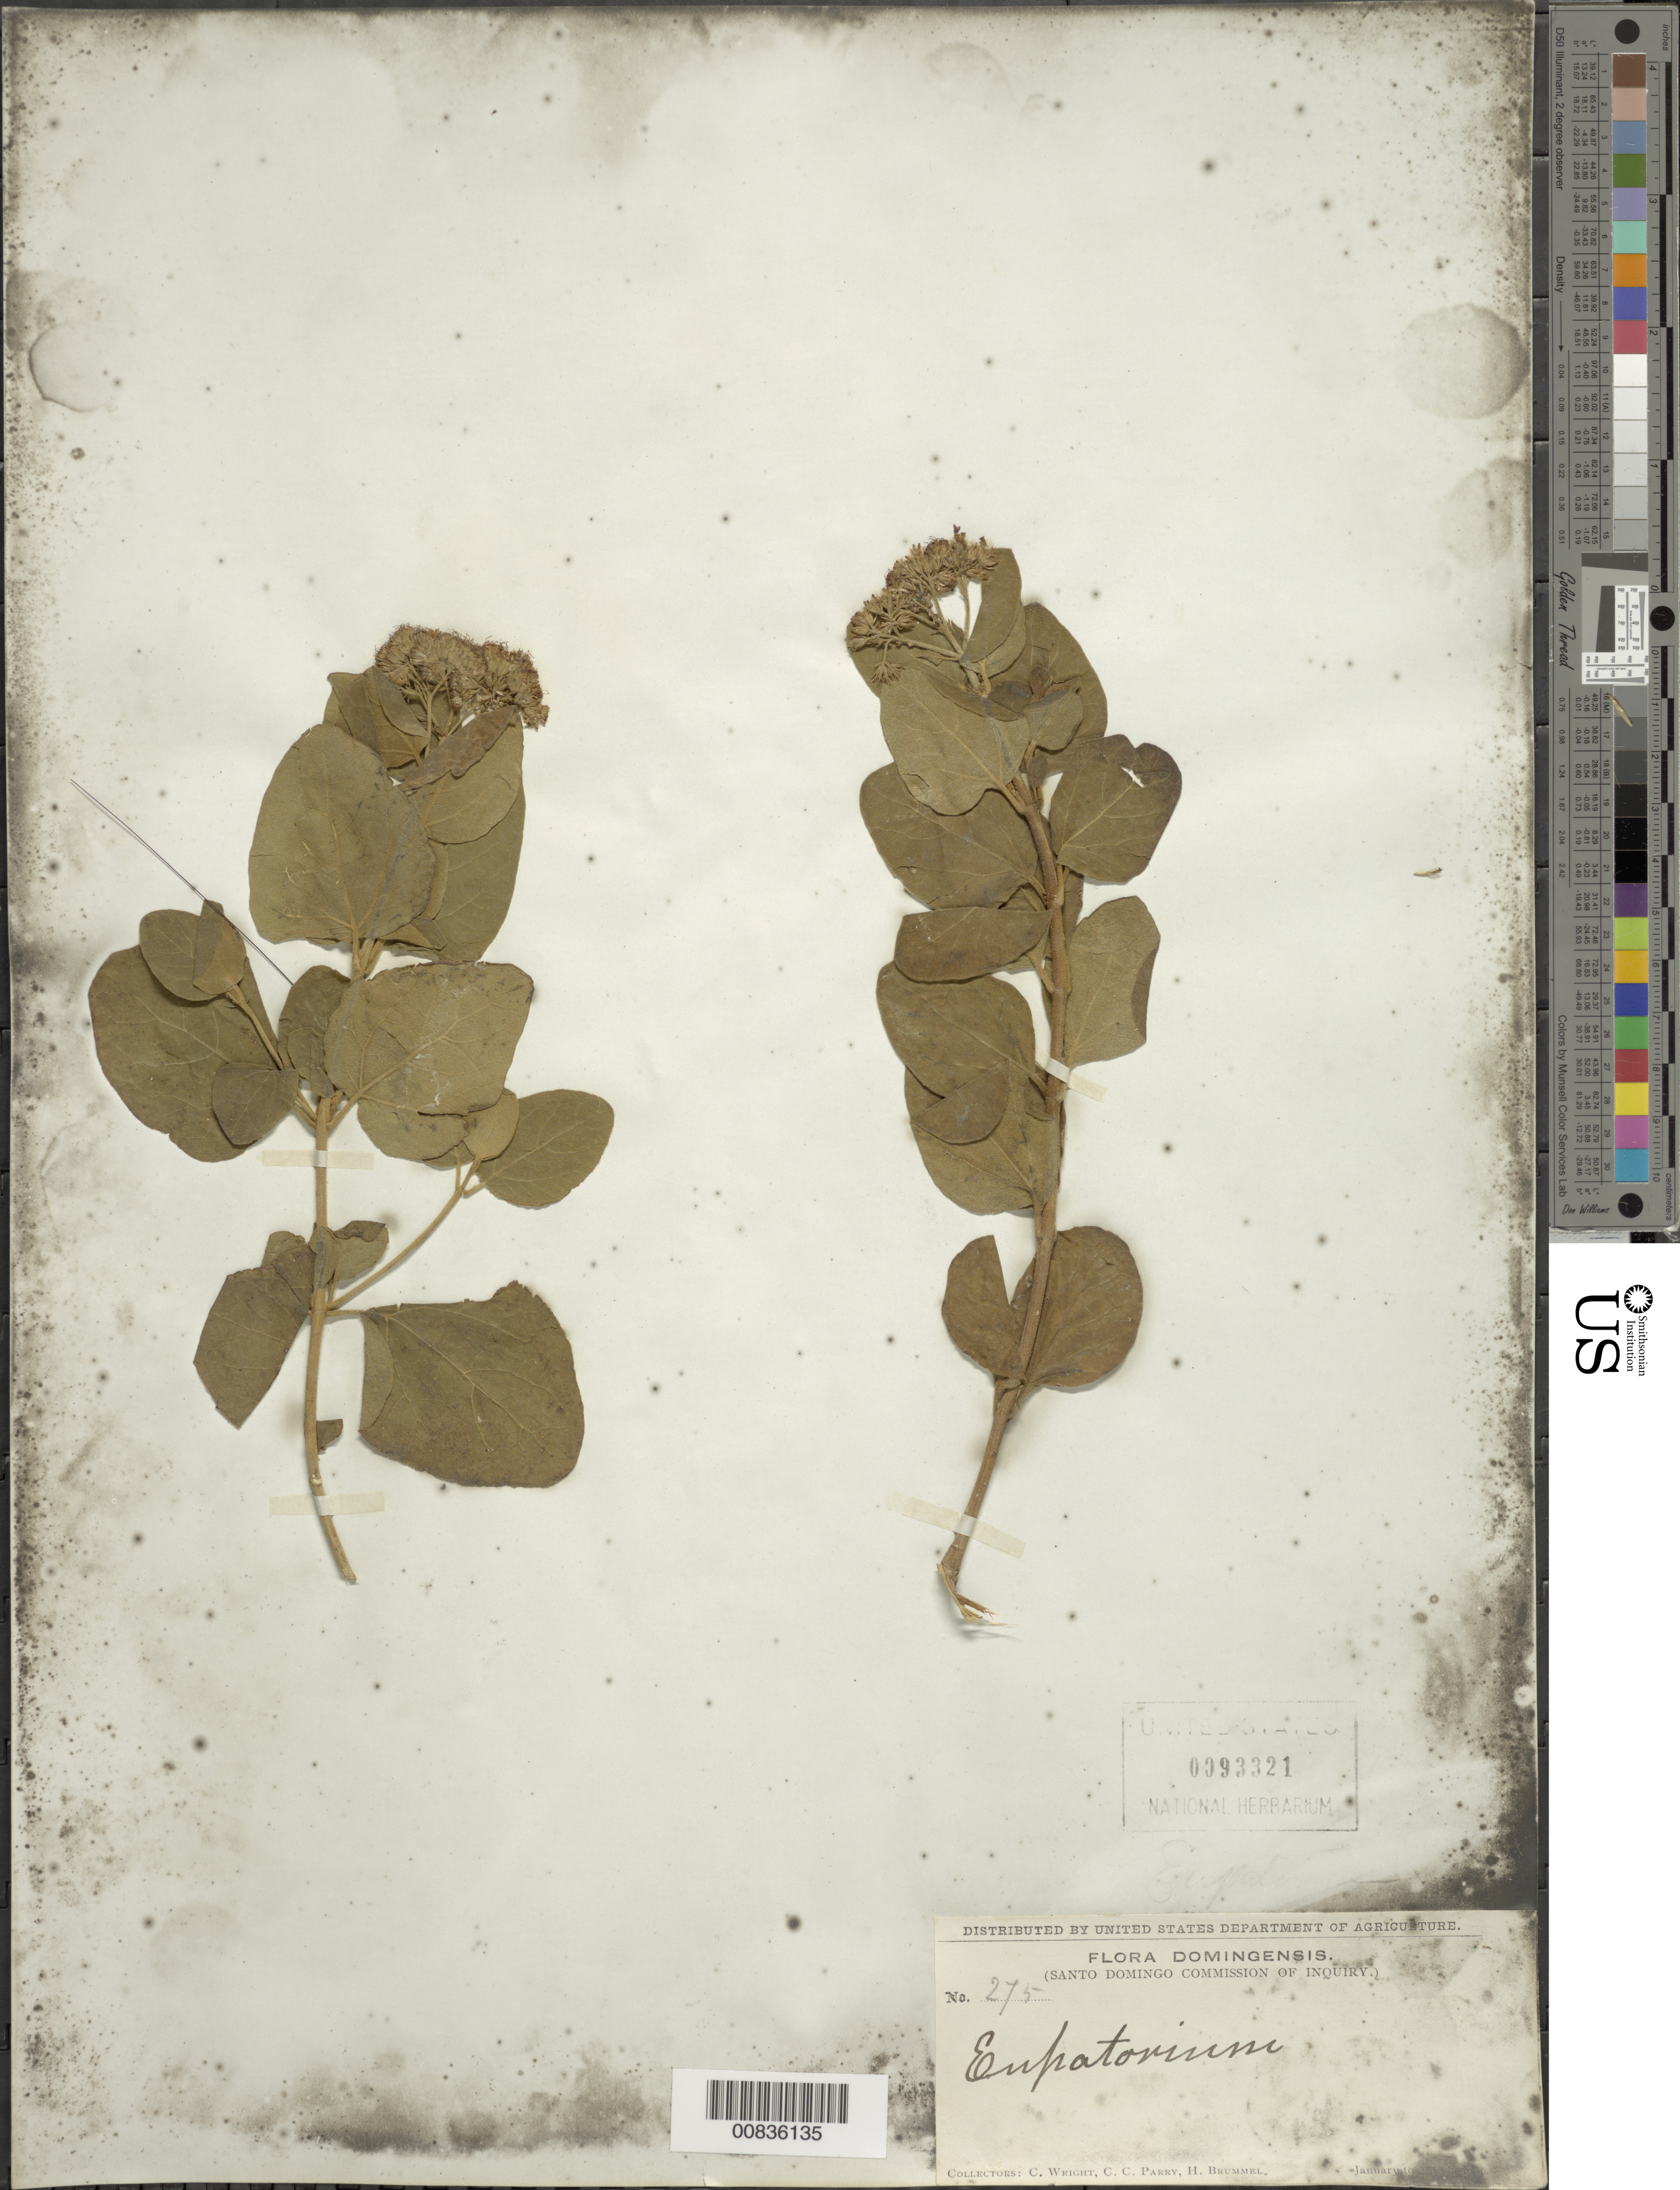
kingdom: Plantae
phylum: Tracheophyta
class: Magnoliopsida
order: Asterales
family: Asteraceae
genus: Koanophyllon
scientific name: Koanophyllon obtusissimum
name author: (DC.) R.M. King & H. Rob.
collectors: C. Wright, C. C. Parry & H. Brummel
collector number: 275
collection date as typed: Jan 1871 to -- Mar 1871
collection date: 1871-01/1871-03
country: Dominican Republic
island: Hispaniola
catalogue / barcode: US 93321